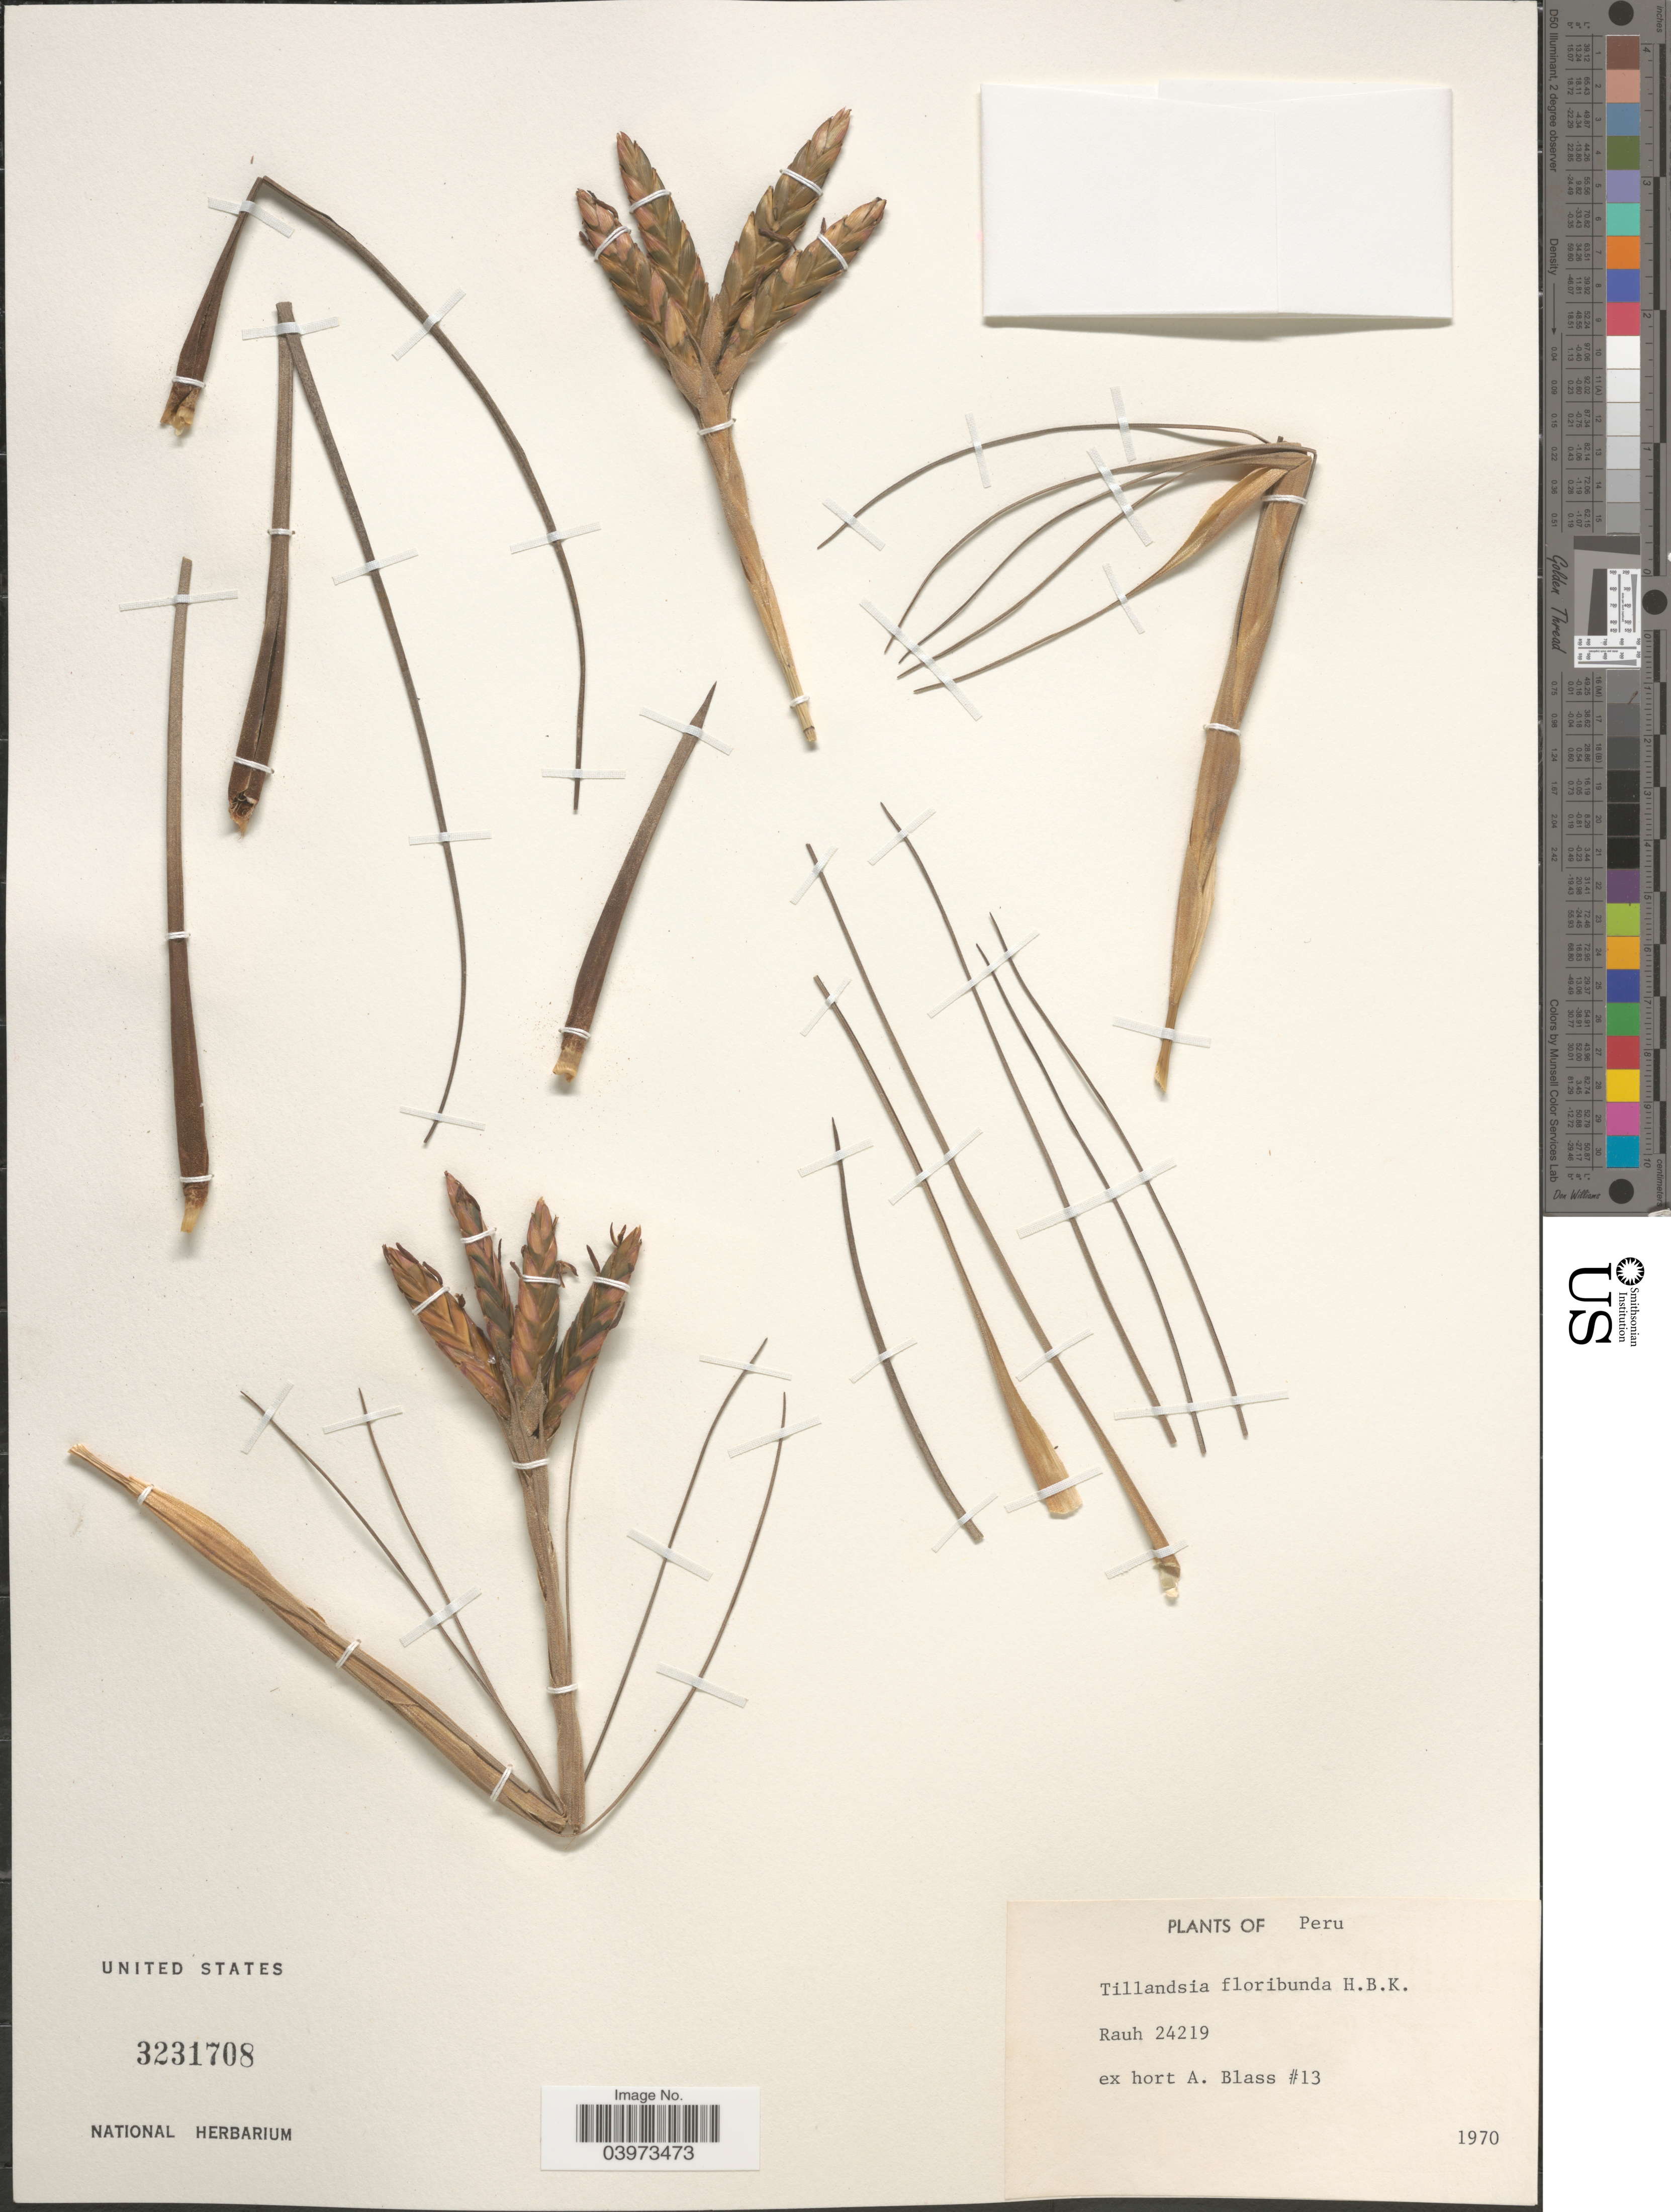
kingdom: Plantae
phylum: Tracheophyta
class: Liliopsida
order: Poales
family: Bromeliaceae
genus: Tillandsia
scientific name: Tillandsia floribunda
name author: Kunth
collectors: -. Rauh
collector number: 24219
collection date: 1970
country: Peru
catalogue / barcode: US 3231708